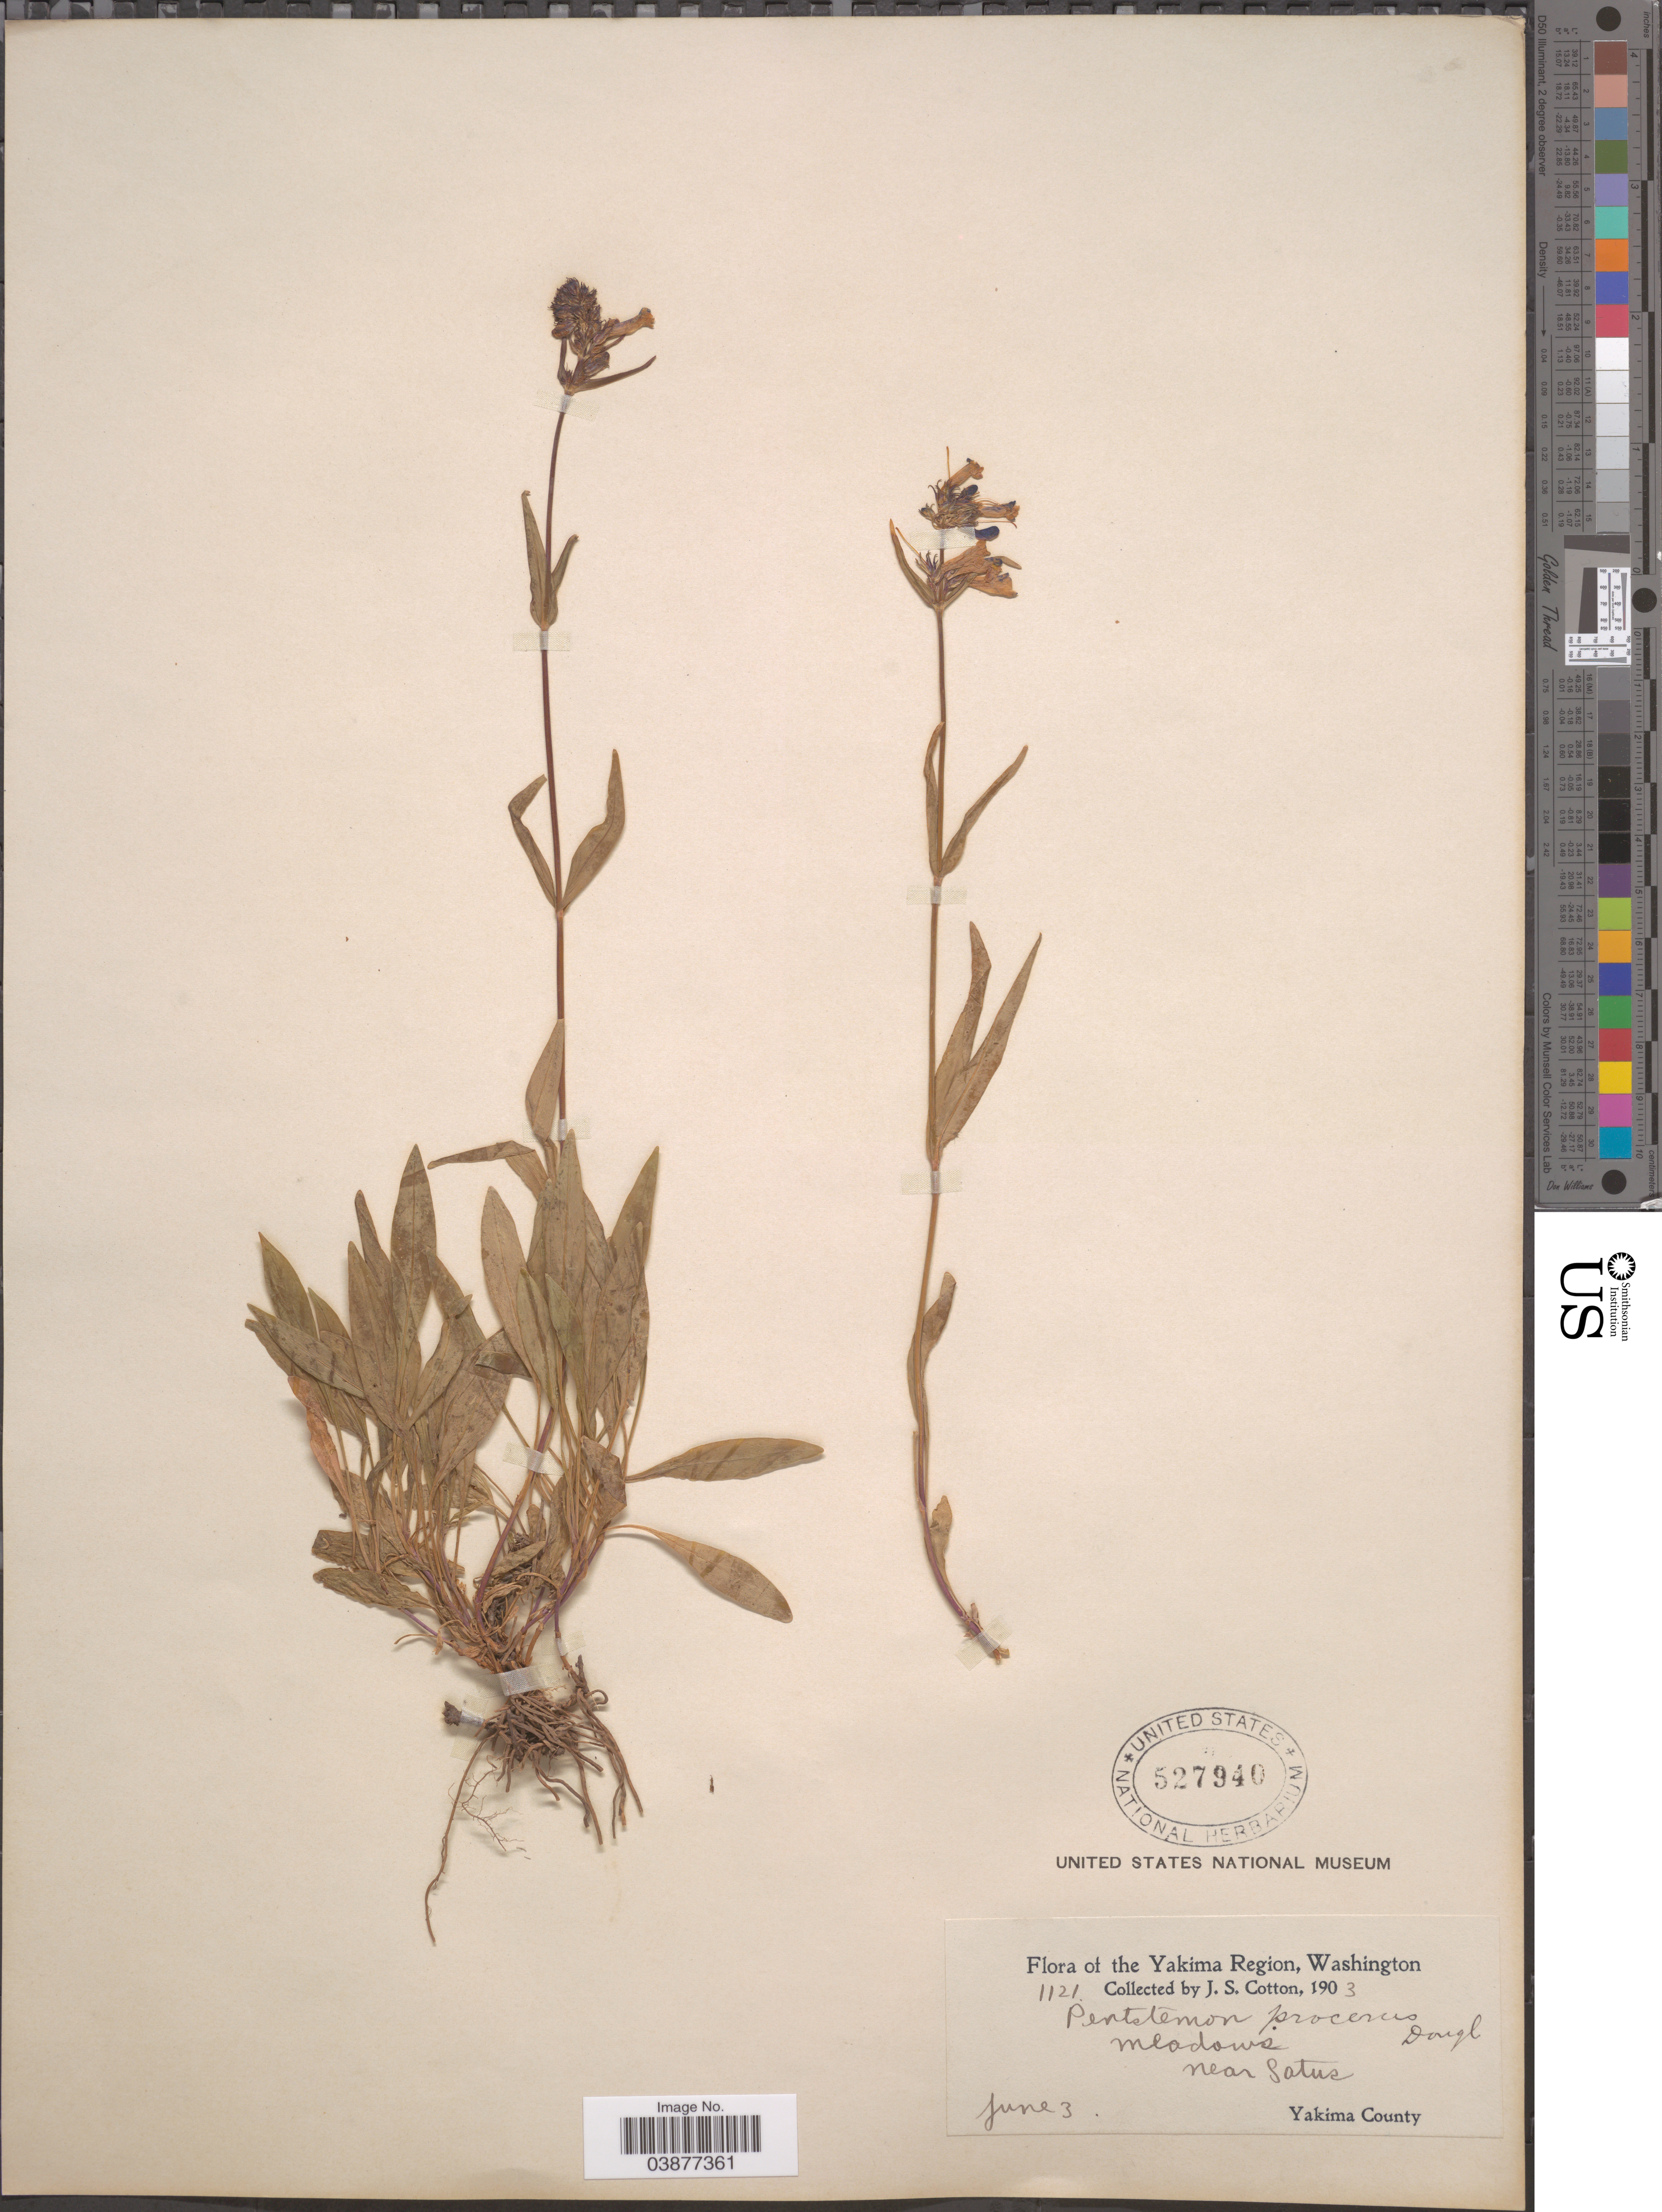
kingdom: Plantae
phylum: Tracheophyta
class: Magnoliopsida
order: Lamiales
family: Plantaginaceae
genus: Penstemon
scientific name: Penstemon productus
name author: Greene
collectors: J. S. Cotton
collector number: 1121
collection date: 1903-06-03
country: United States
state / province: Washington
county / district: Yakima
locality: Yakima Region. Near Satus, Yakima County.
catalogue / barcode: US 527940